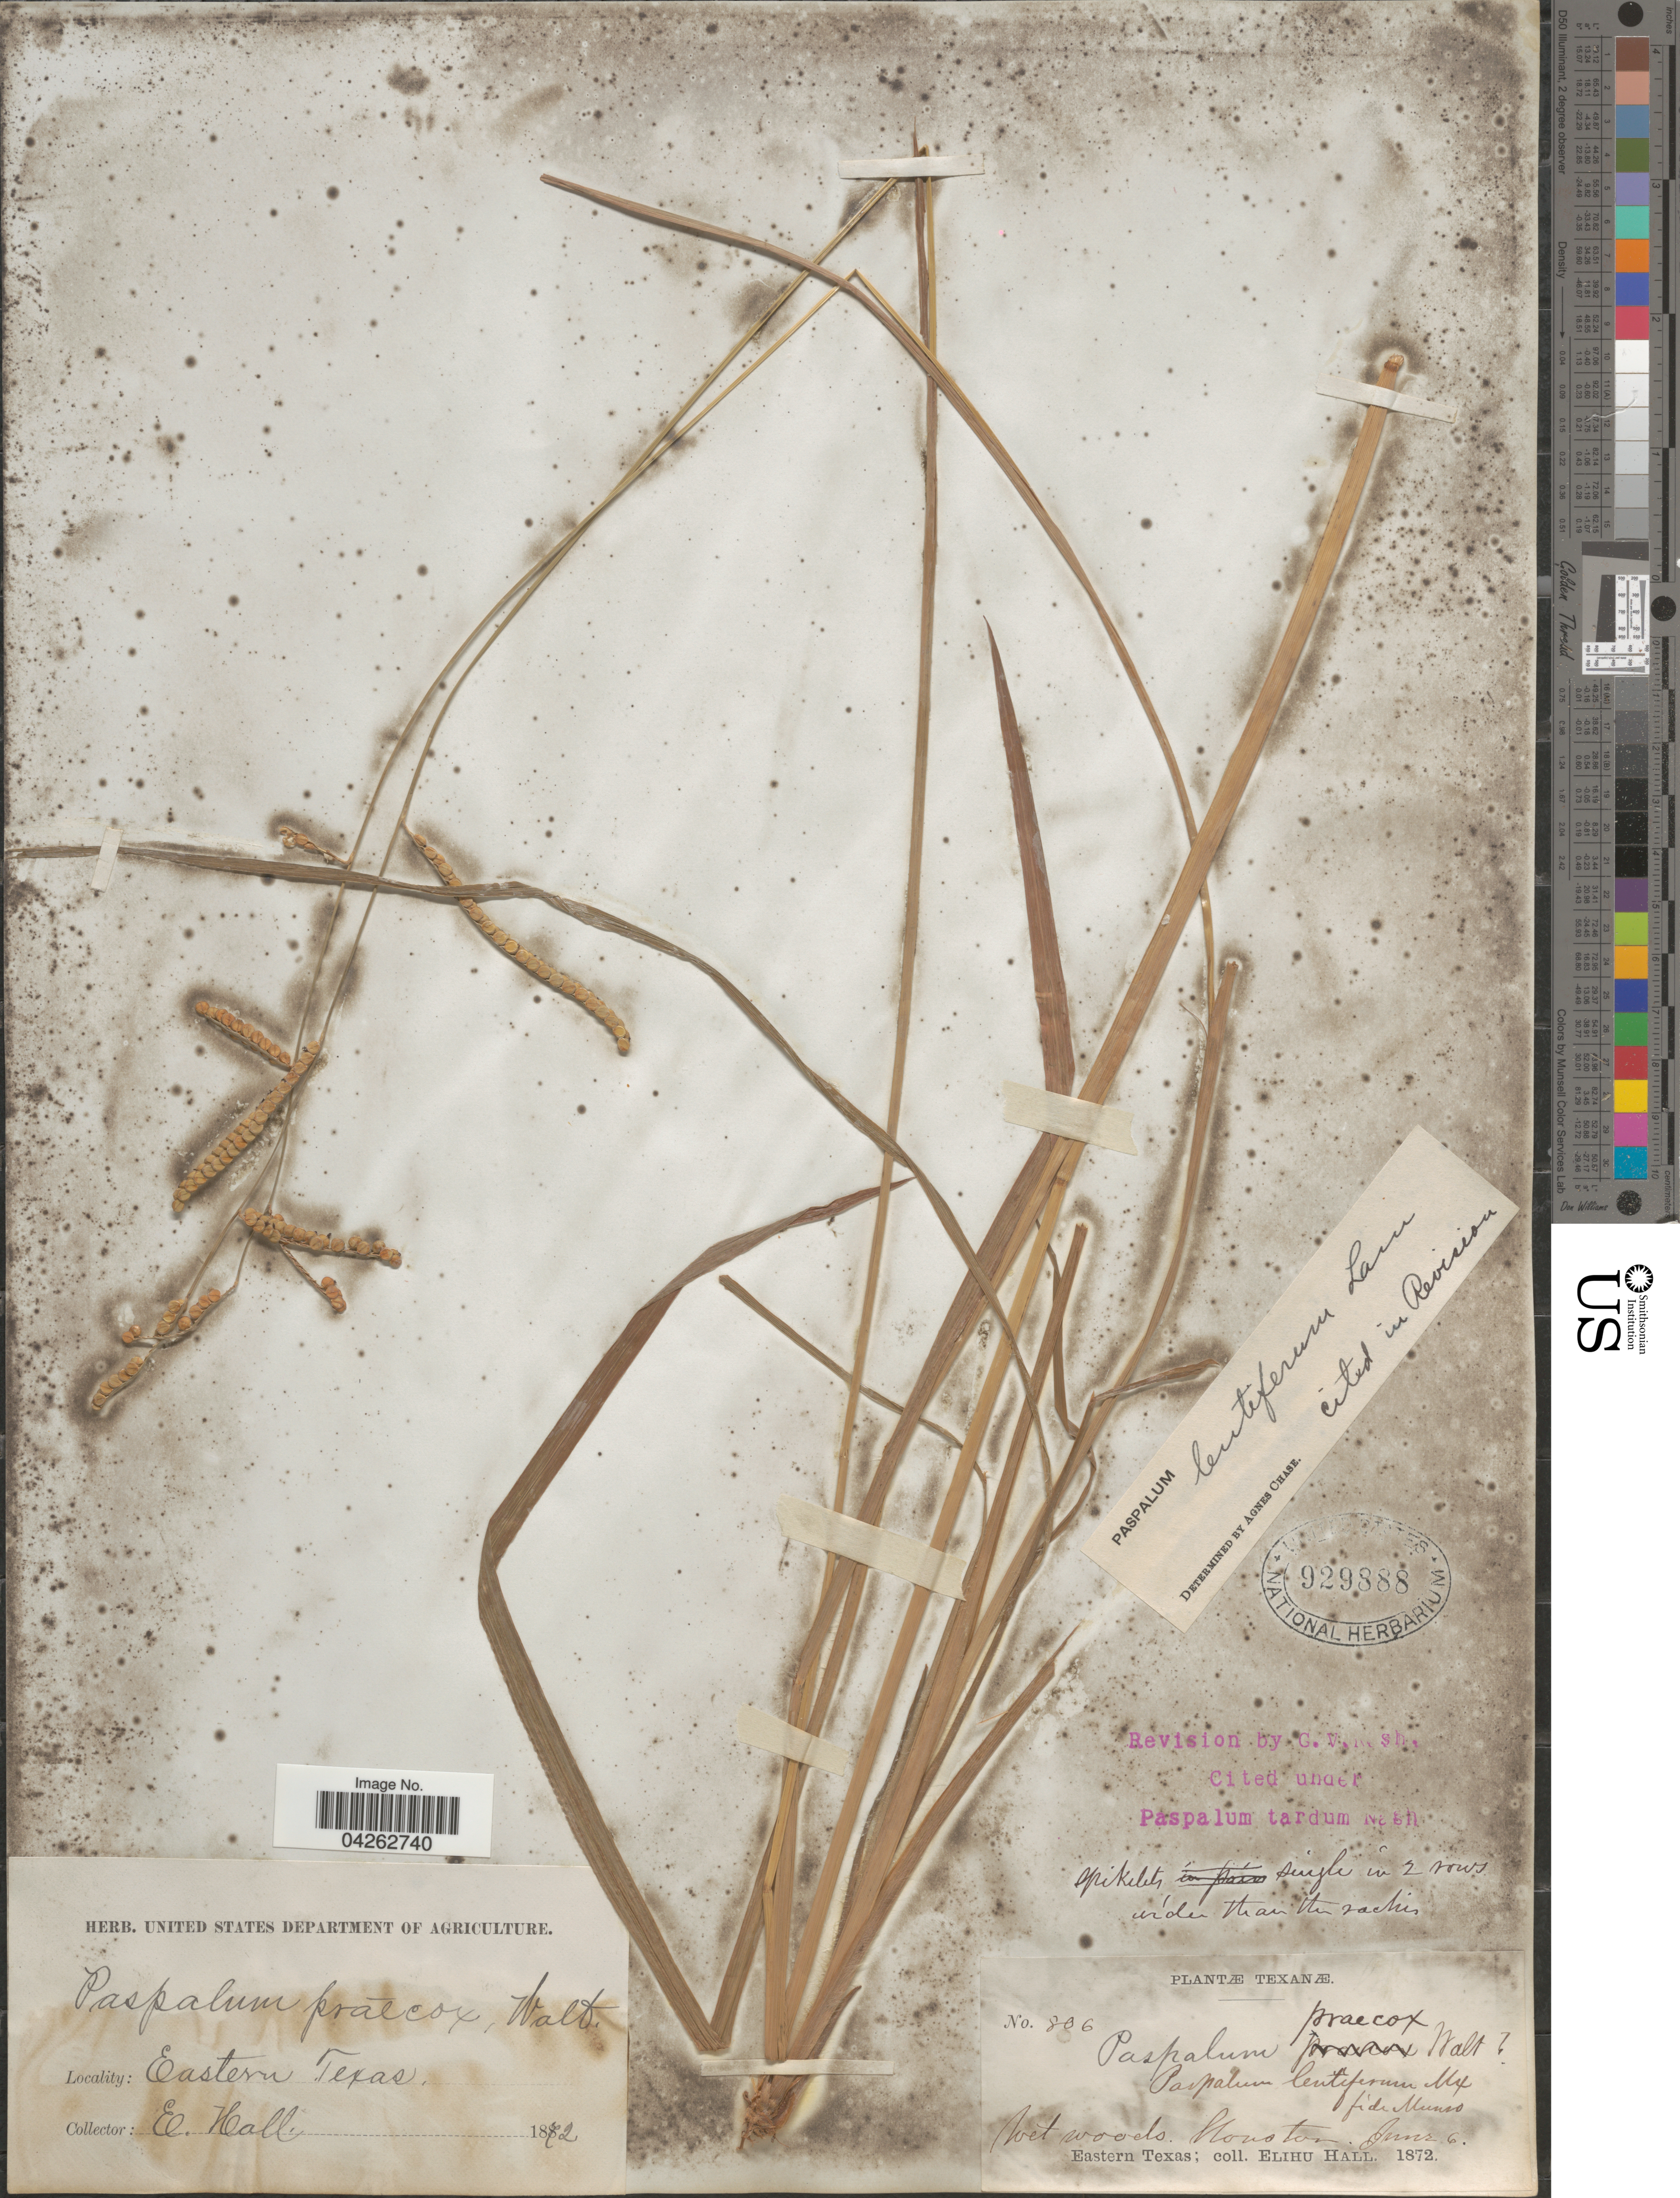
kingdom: Plantae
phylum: Tracheophyta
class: Liliopsida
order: Poales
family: Poaceae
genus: Paspalum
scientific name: Paspalum lentiferum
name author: Lam.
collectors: E. Hall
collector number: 806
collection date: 1872-06-06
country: United States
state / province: Texas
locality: Eastern Texas. Wet woods. Houston.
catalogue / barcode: US 929888